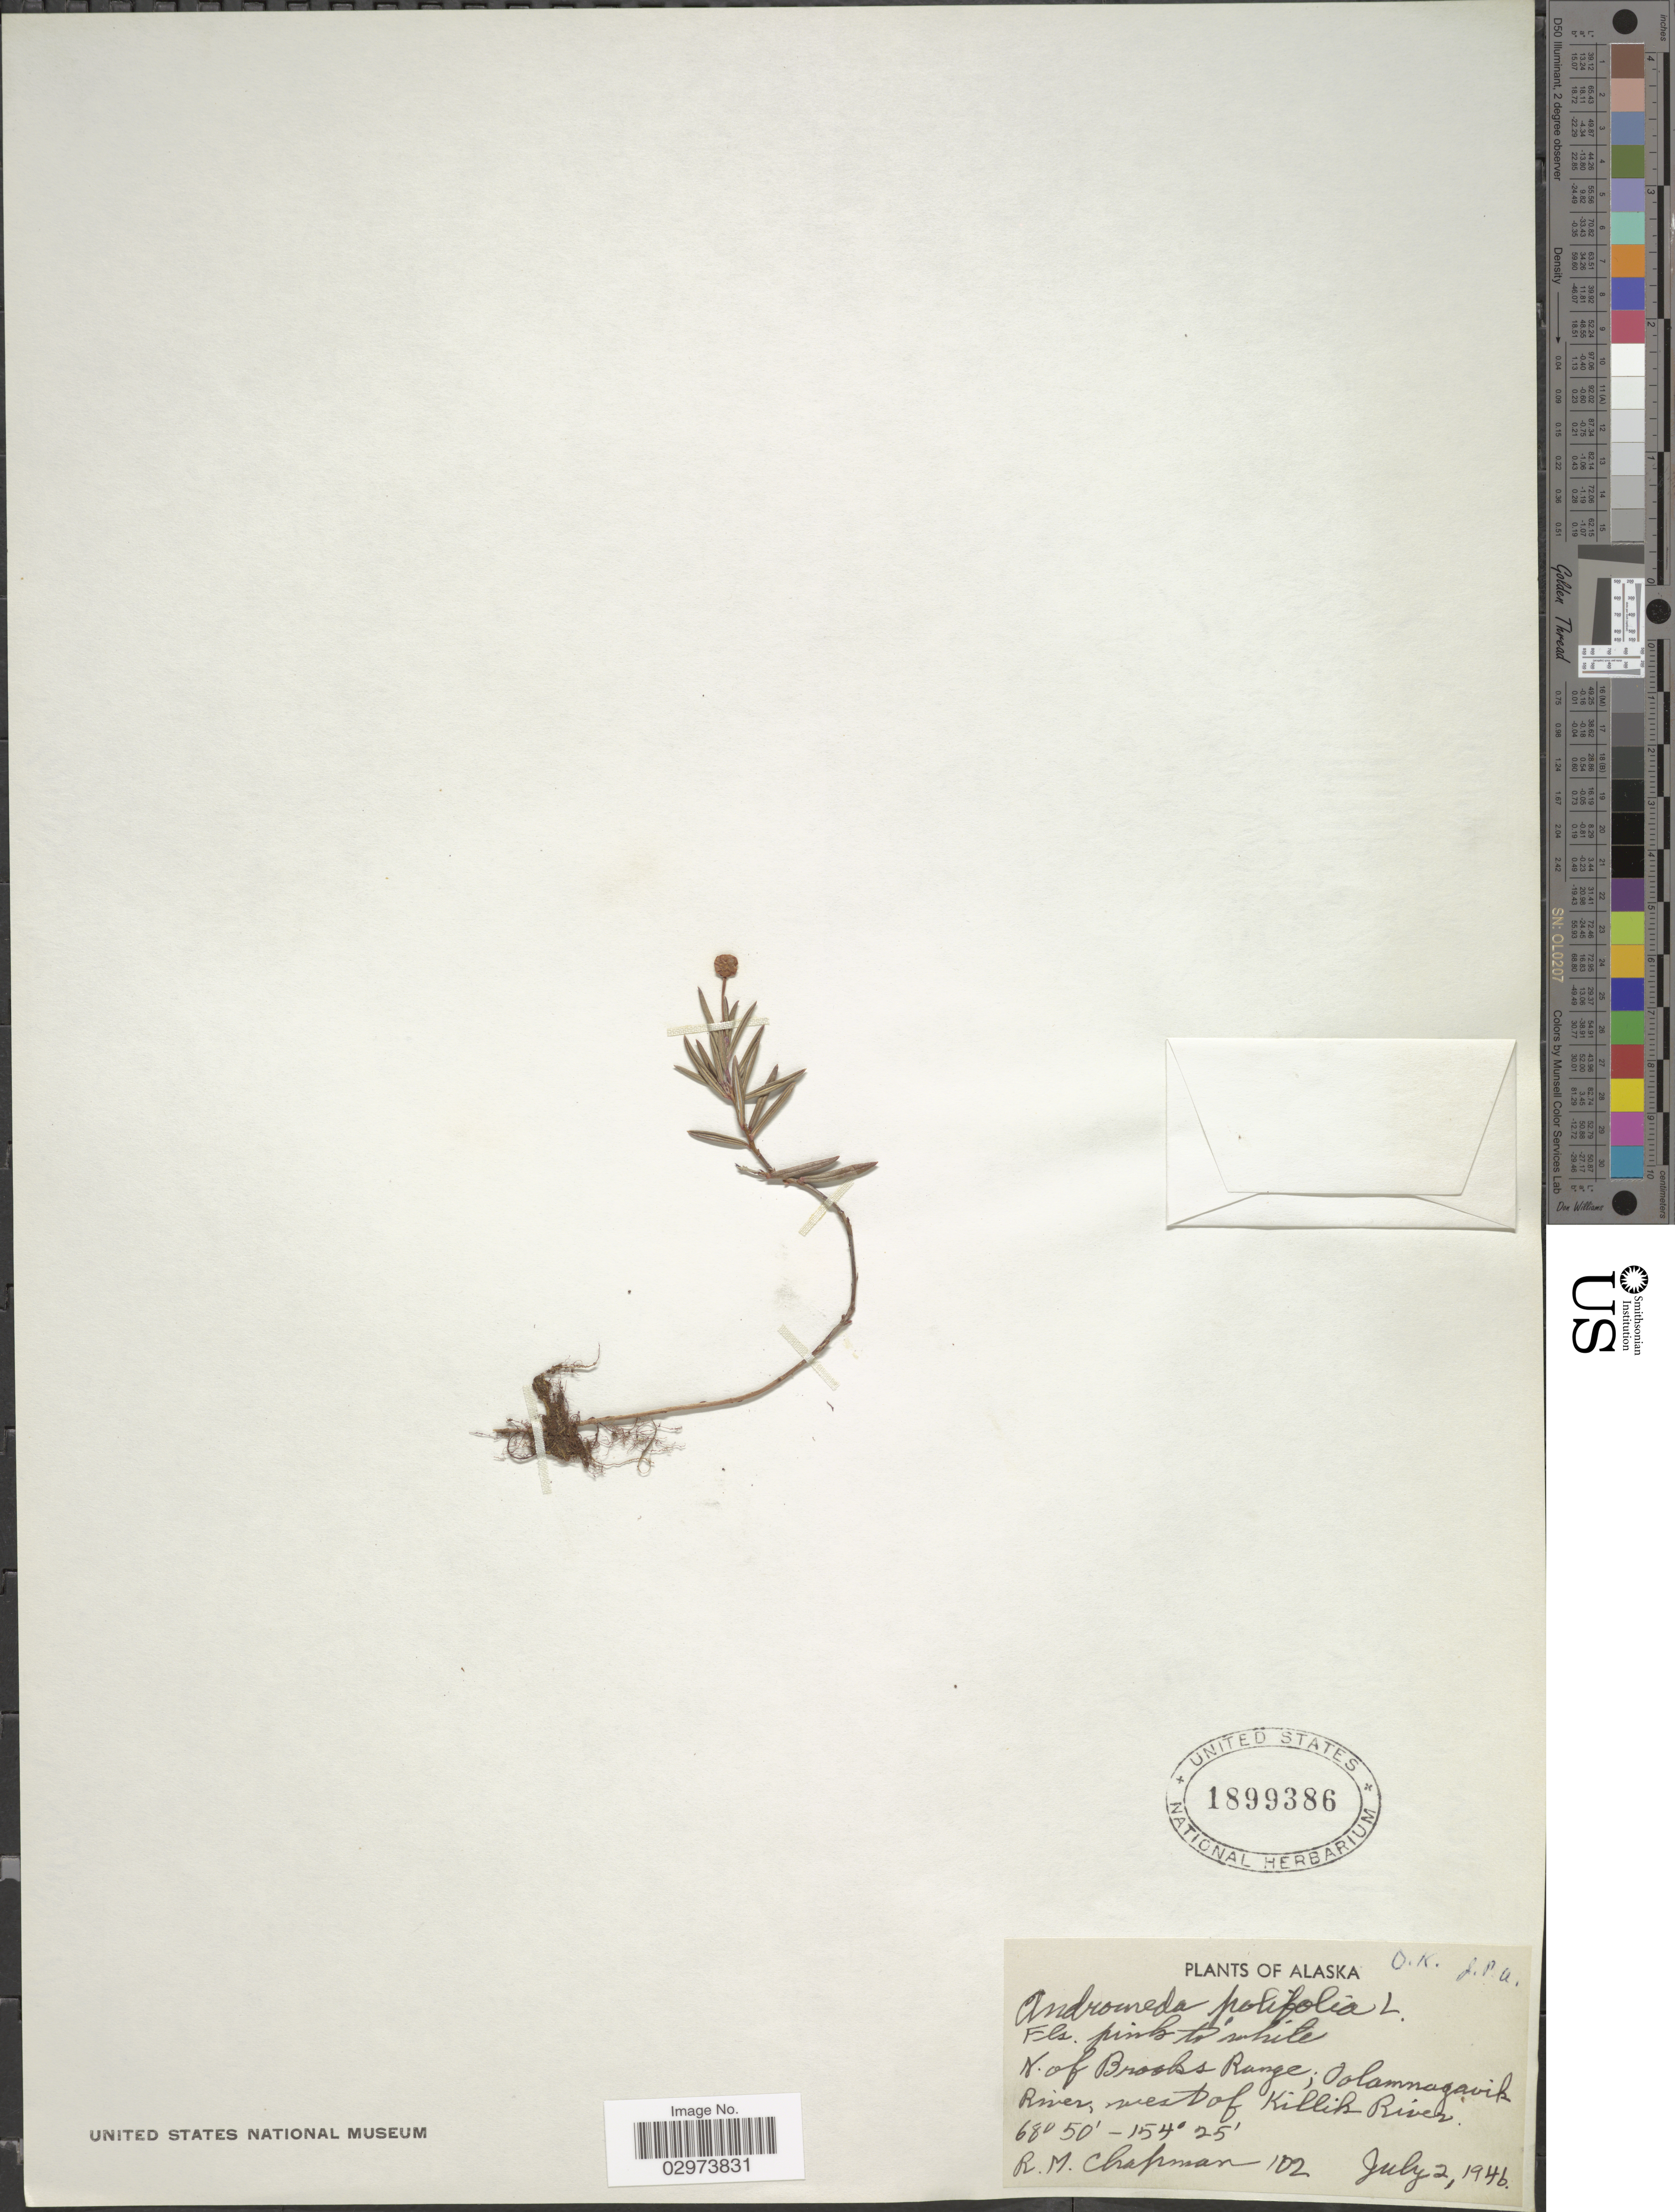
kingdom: Plantae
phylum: Tracheophyta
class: Magnoliopsida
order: Ericales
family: Ericaceae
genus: Andromeda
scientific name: Andromeda polifolia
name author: L.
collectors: R. M. Chapman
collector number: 102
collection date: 1946-07-02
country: United States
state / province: Alaska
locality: N. of Brooks Range; Oolamnagavik River, west of Killik River.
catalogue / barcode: US 1899386